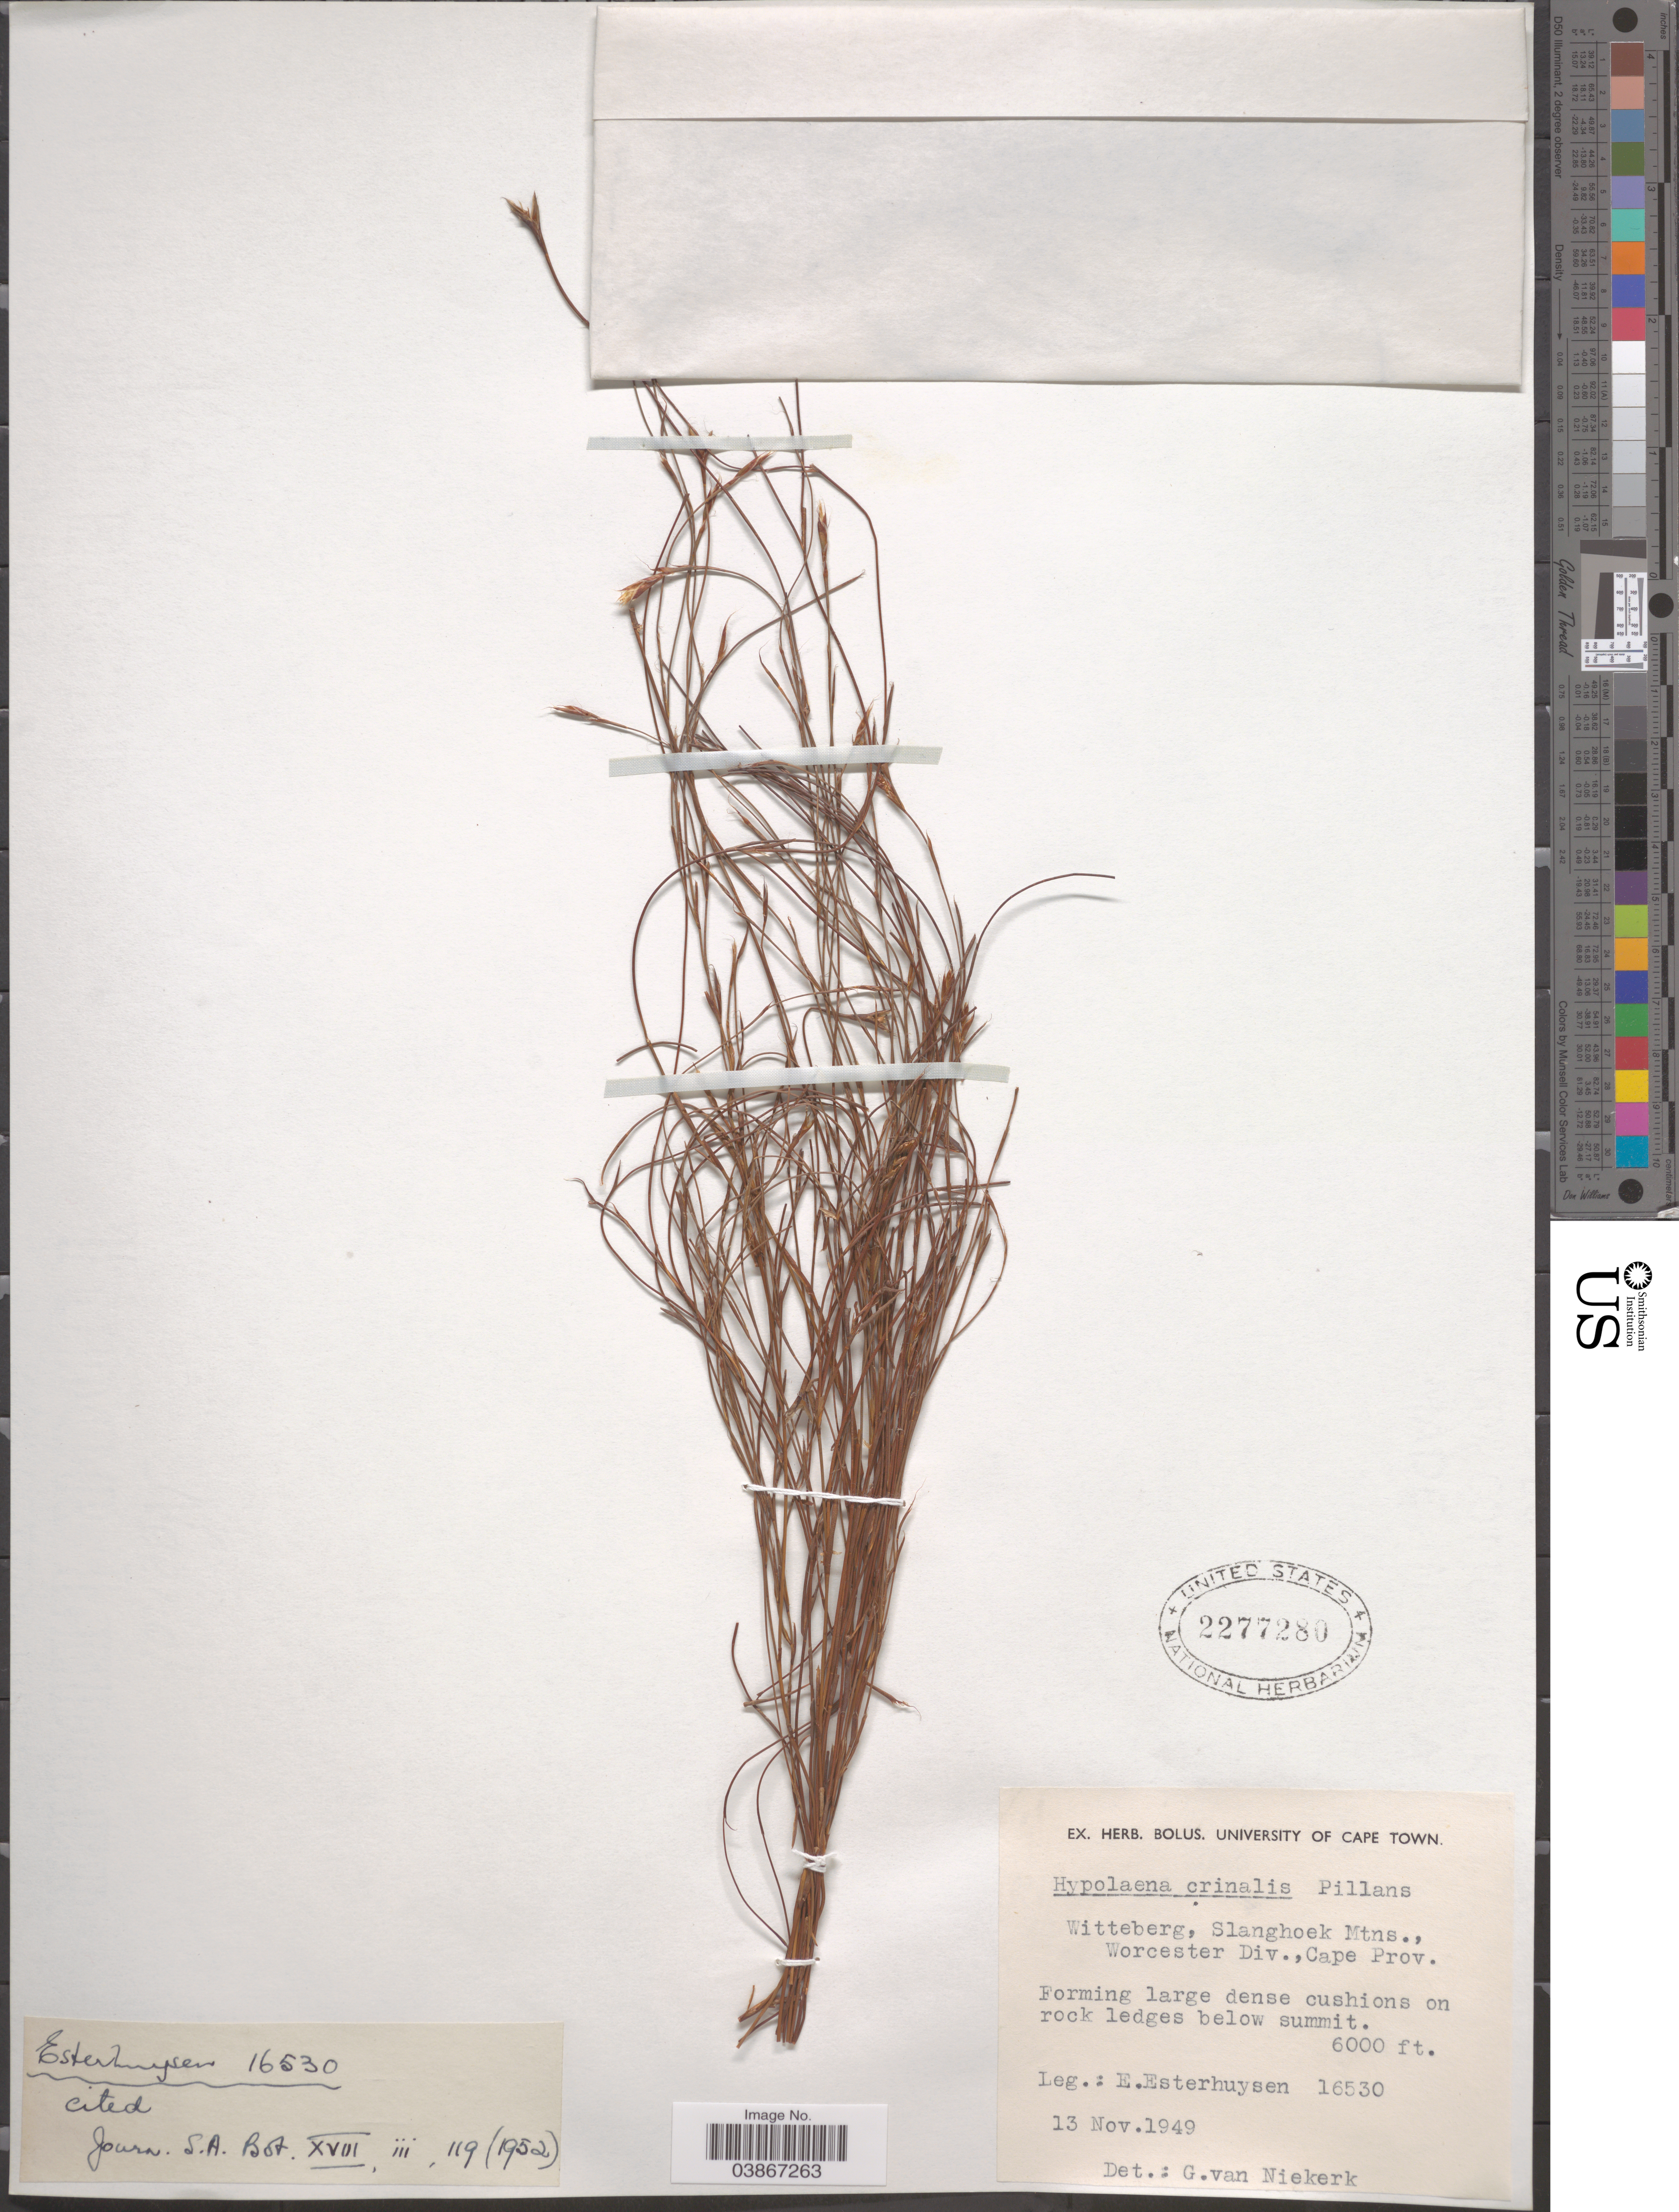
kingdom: Plantae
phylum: Tracheophyta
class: Liliopsida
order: Poales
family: Restionaceae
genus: Hypolaena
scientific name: Hypolaena crinalis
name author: (Mast.) Pillans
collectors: E. E. Esterhuysen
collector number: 16530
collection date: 1949-11-13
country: South Africa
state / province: Western Cape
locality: Witteberg, Slanghoek Mtns., Worcester Div.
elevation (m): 1829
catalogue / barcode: US 2277280